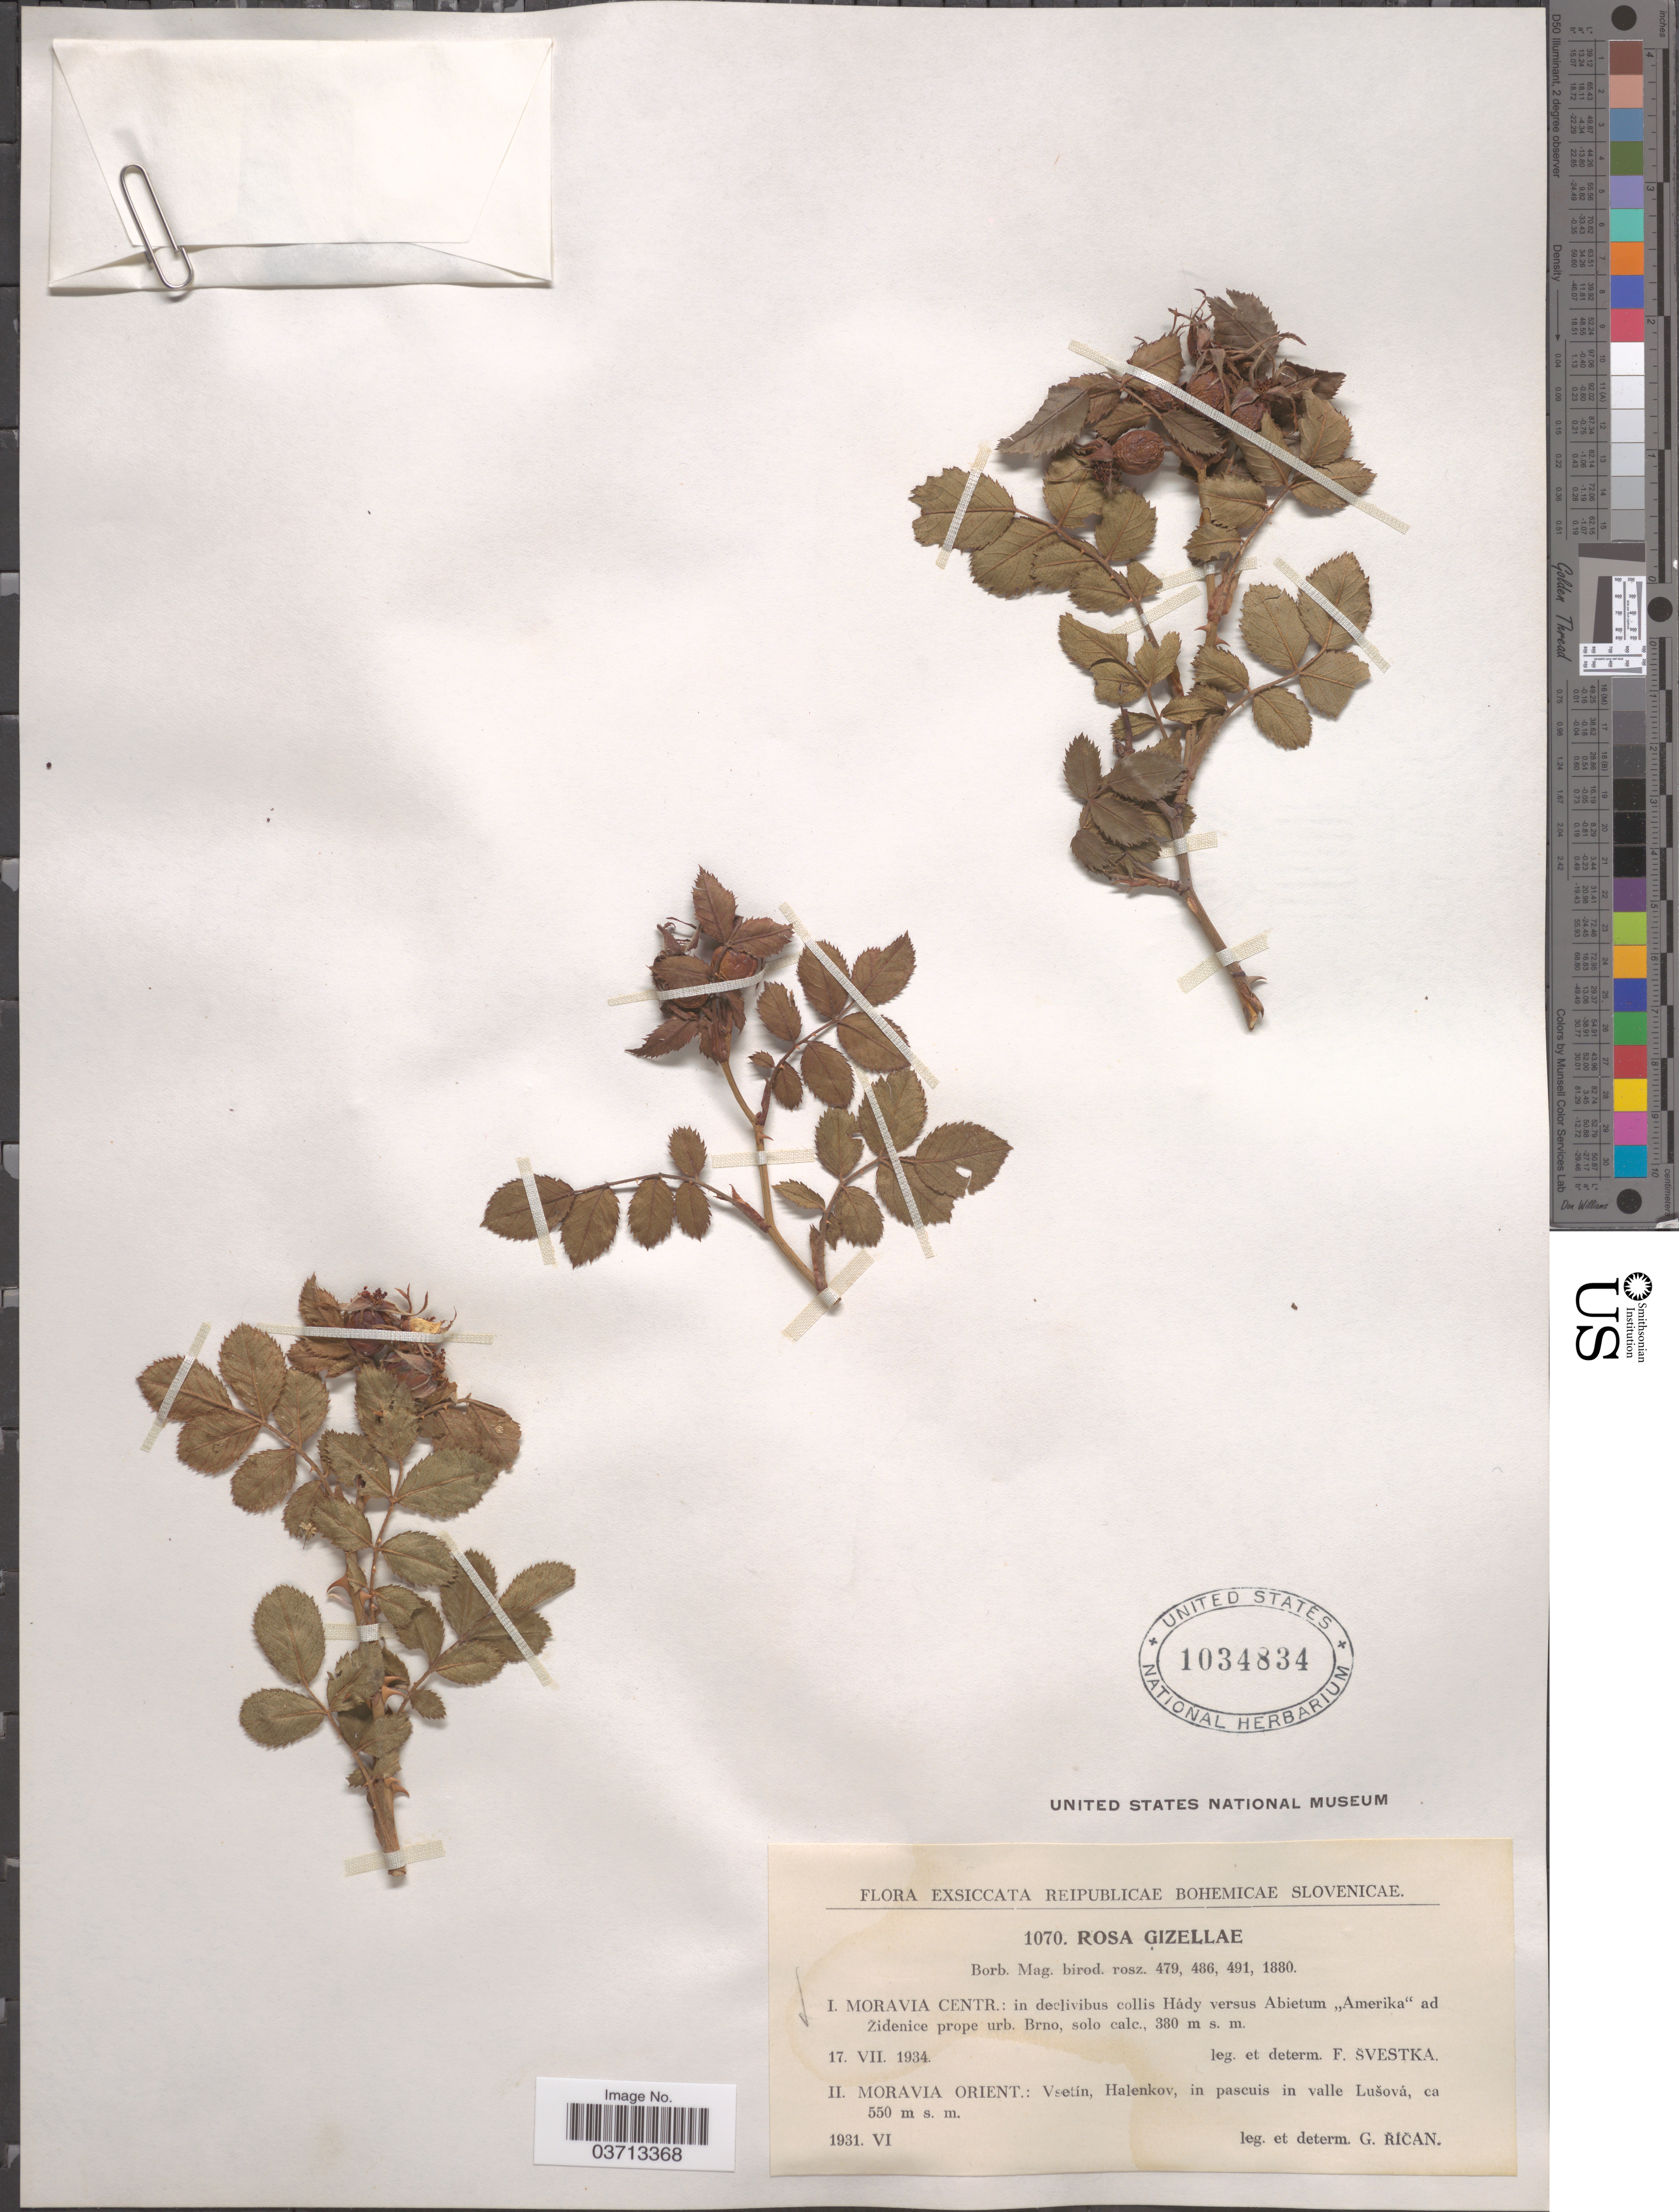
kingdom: Plantae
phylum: Tracheophyta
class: Magnoliopsida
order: Rosales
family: Rosaceae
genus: Rosa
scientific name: Rosa gisellae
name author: Koehne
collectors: G. Rican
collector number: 1070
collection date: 1931-06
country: Czechia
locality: Reipublicae Bohemicae Slovenicae. Moravia Orient.: Vsetín, Halenkov, in pascuis in valle Lušová.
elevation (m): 550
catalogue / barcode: US 1034834